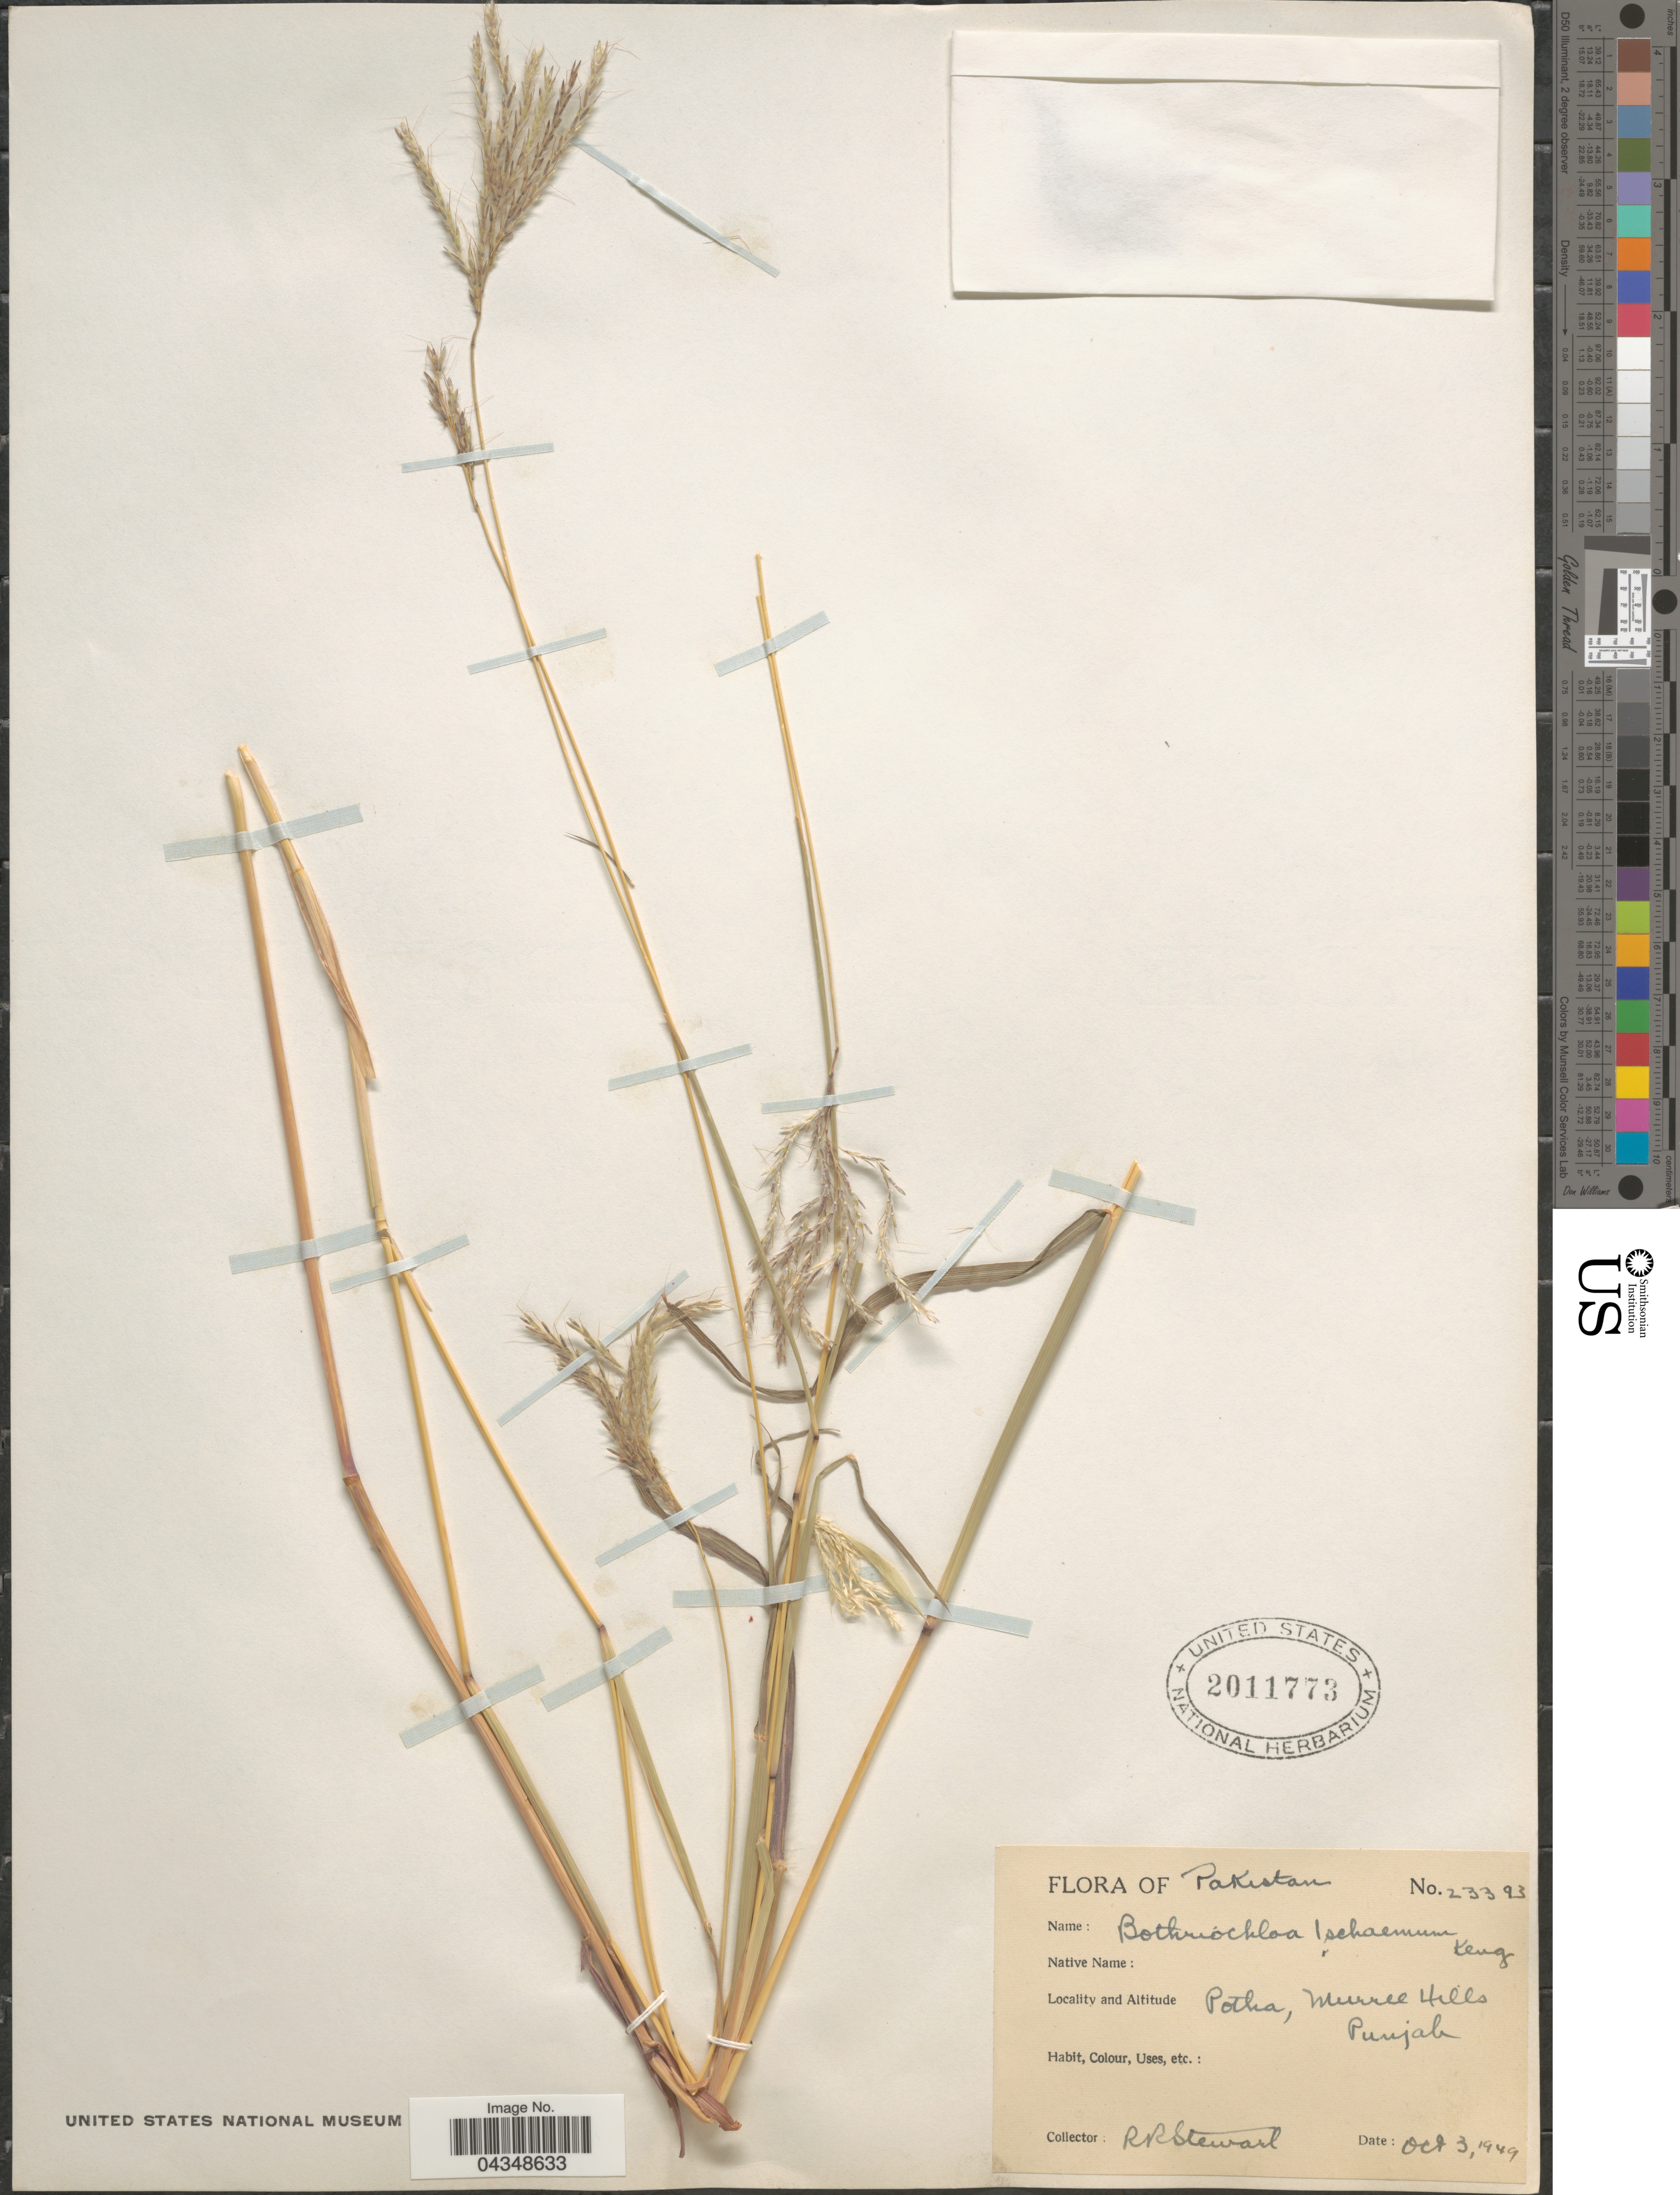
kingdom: Plantae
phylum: Tracheophyta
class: Liliopsida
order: Poales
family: Poaceae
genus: Bothriochloa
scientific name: Bothriochloa ischaemum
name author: (L.) Keng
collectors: R. Stewart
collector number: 23393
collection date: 1949-10-03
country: Pakistan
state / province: Punjab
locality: Potha, Murree Hills.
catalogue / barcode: US 2011773